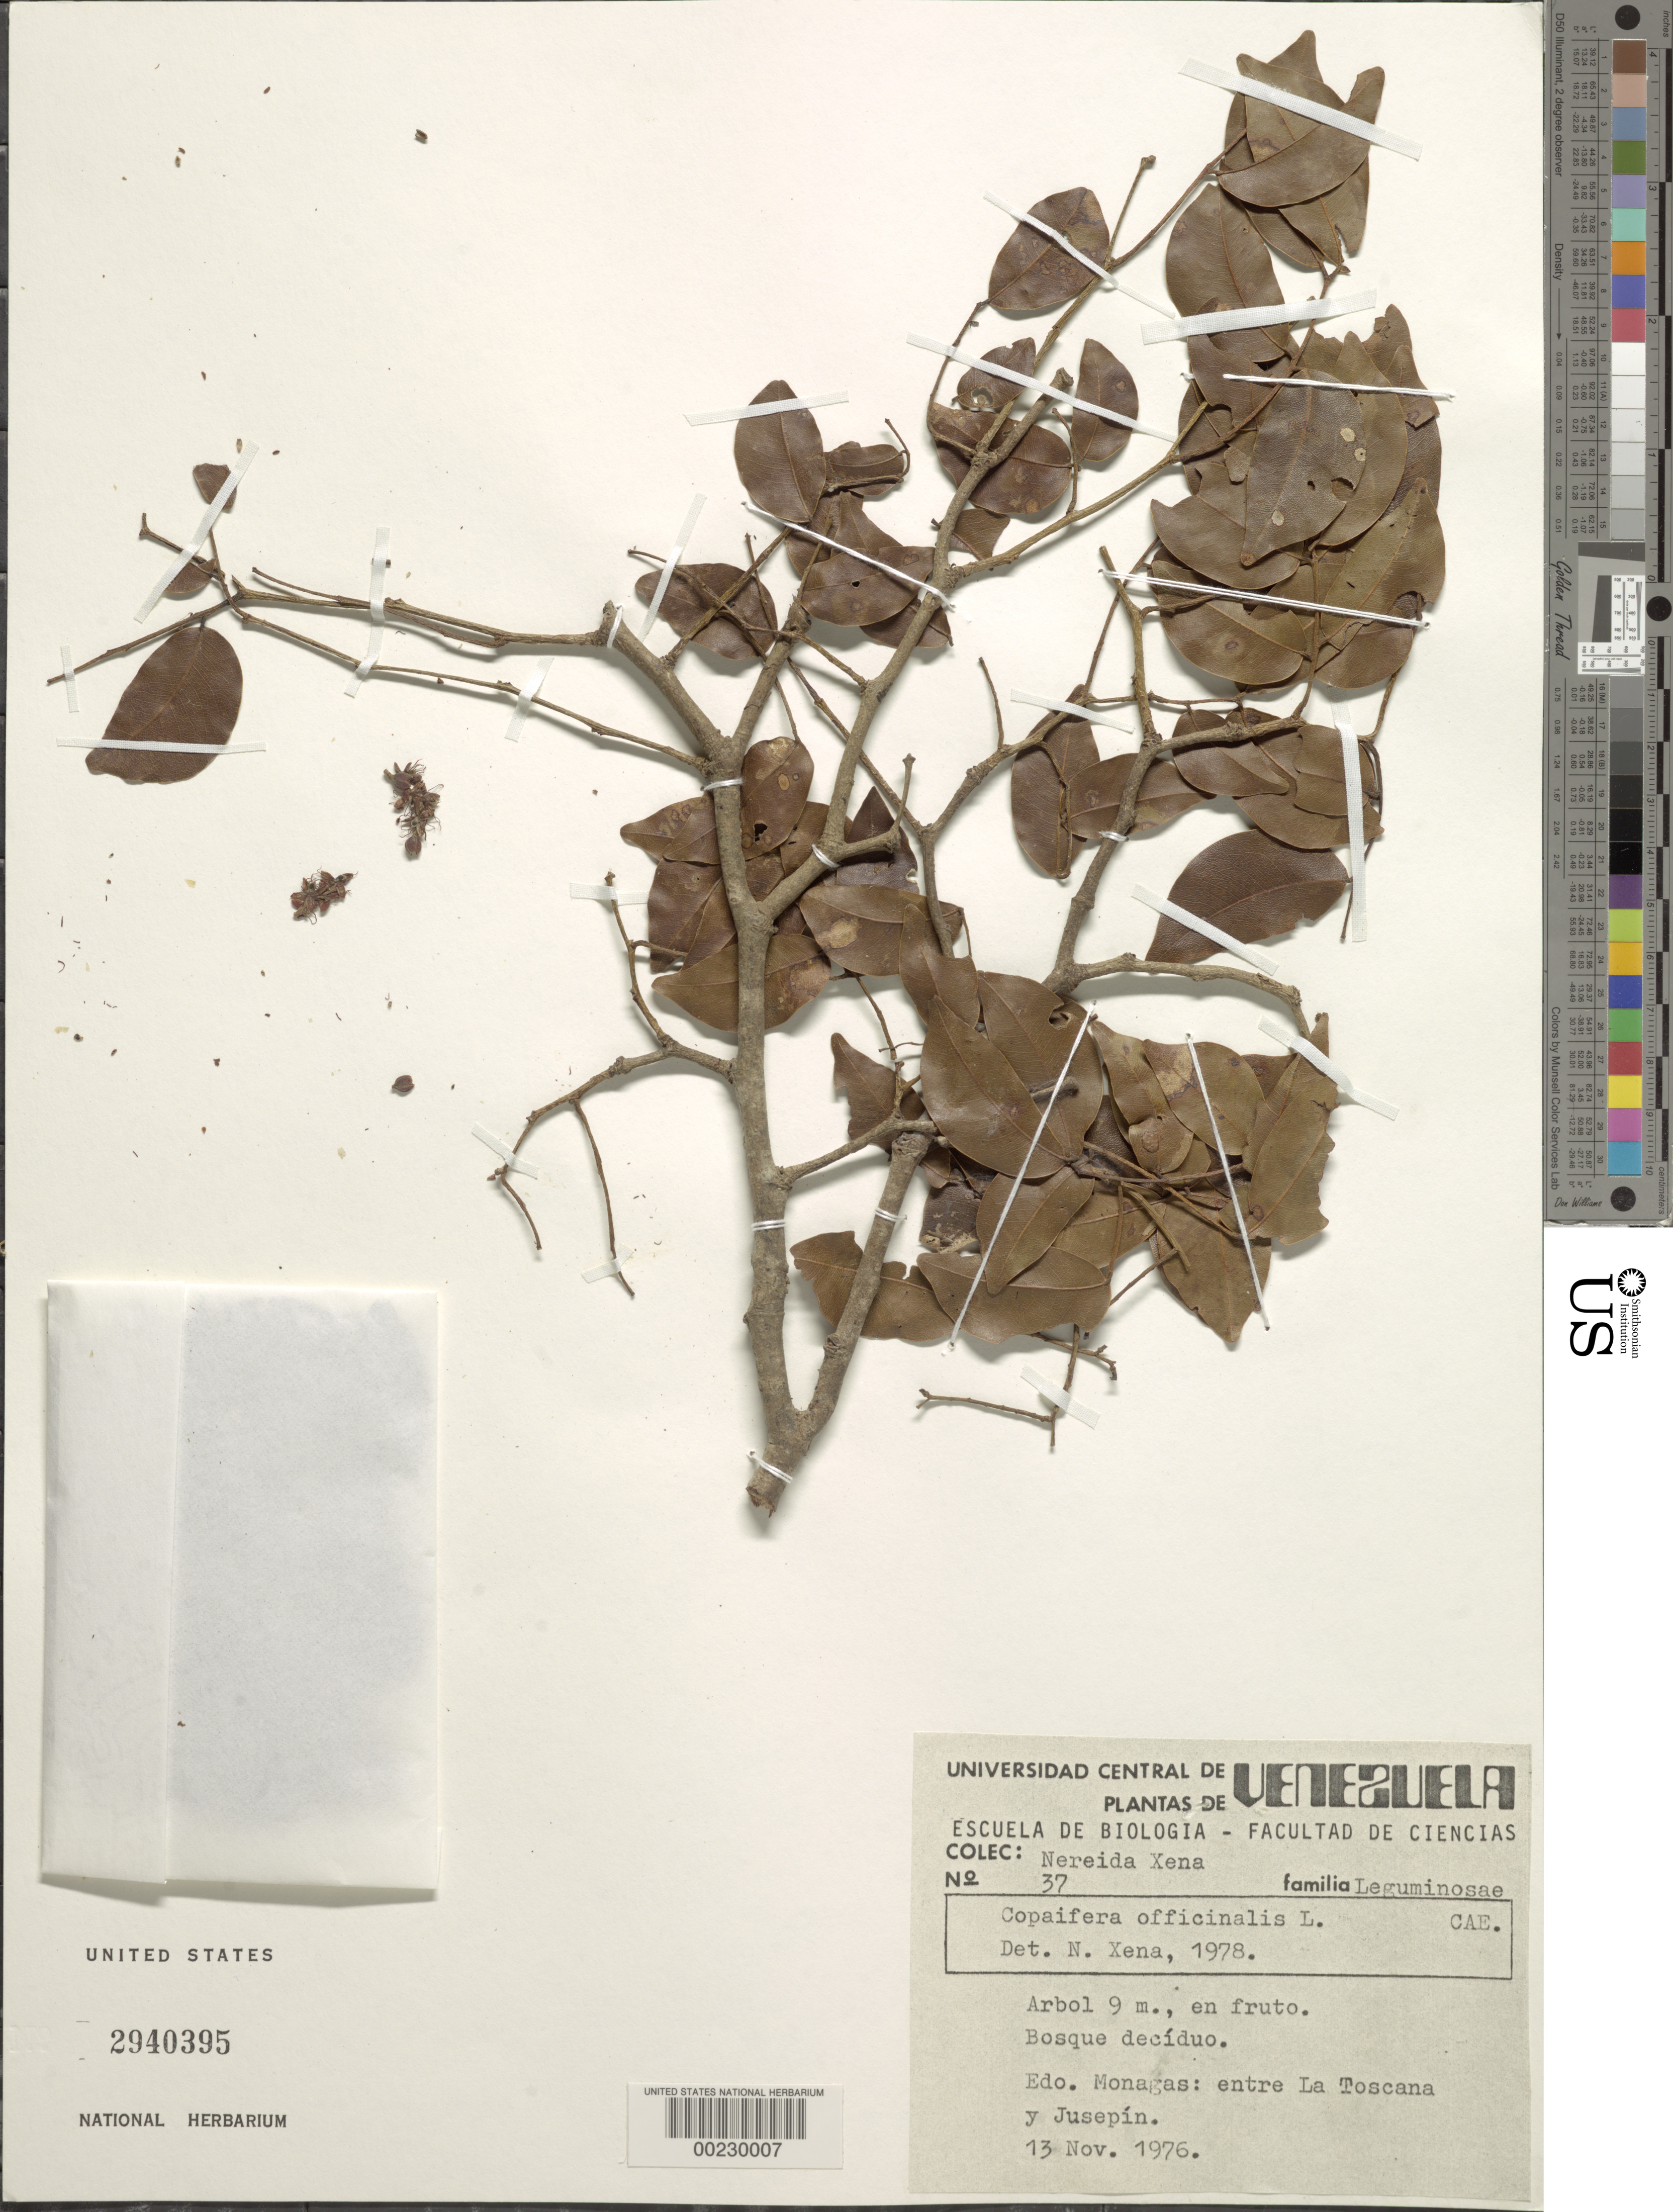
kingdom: Plantae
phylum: Tracheophyta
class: Magnoliopsida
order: Fabales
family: Fabaceae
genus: Copaifera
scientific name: Copaifera officinalis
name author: (Jacq.) L.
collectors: N. Xena de Enrech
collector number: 37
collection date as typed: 13 Nov 1976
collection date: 1976-11-13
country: Venezuela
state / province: Monagas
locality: Between la toscana and jusepin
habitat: Decidous forest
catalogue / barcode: US 2940395